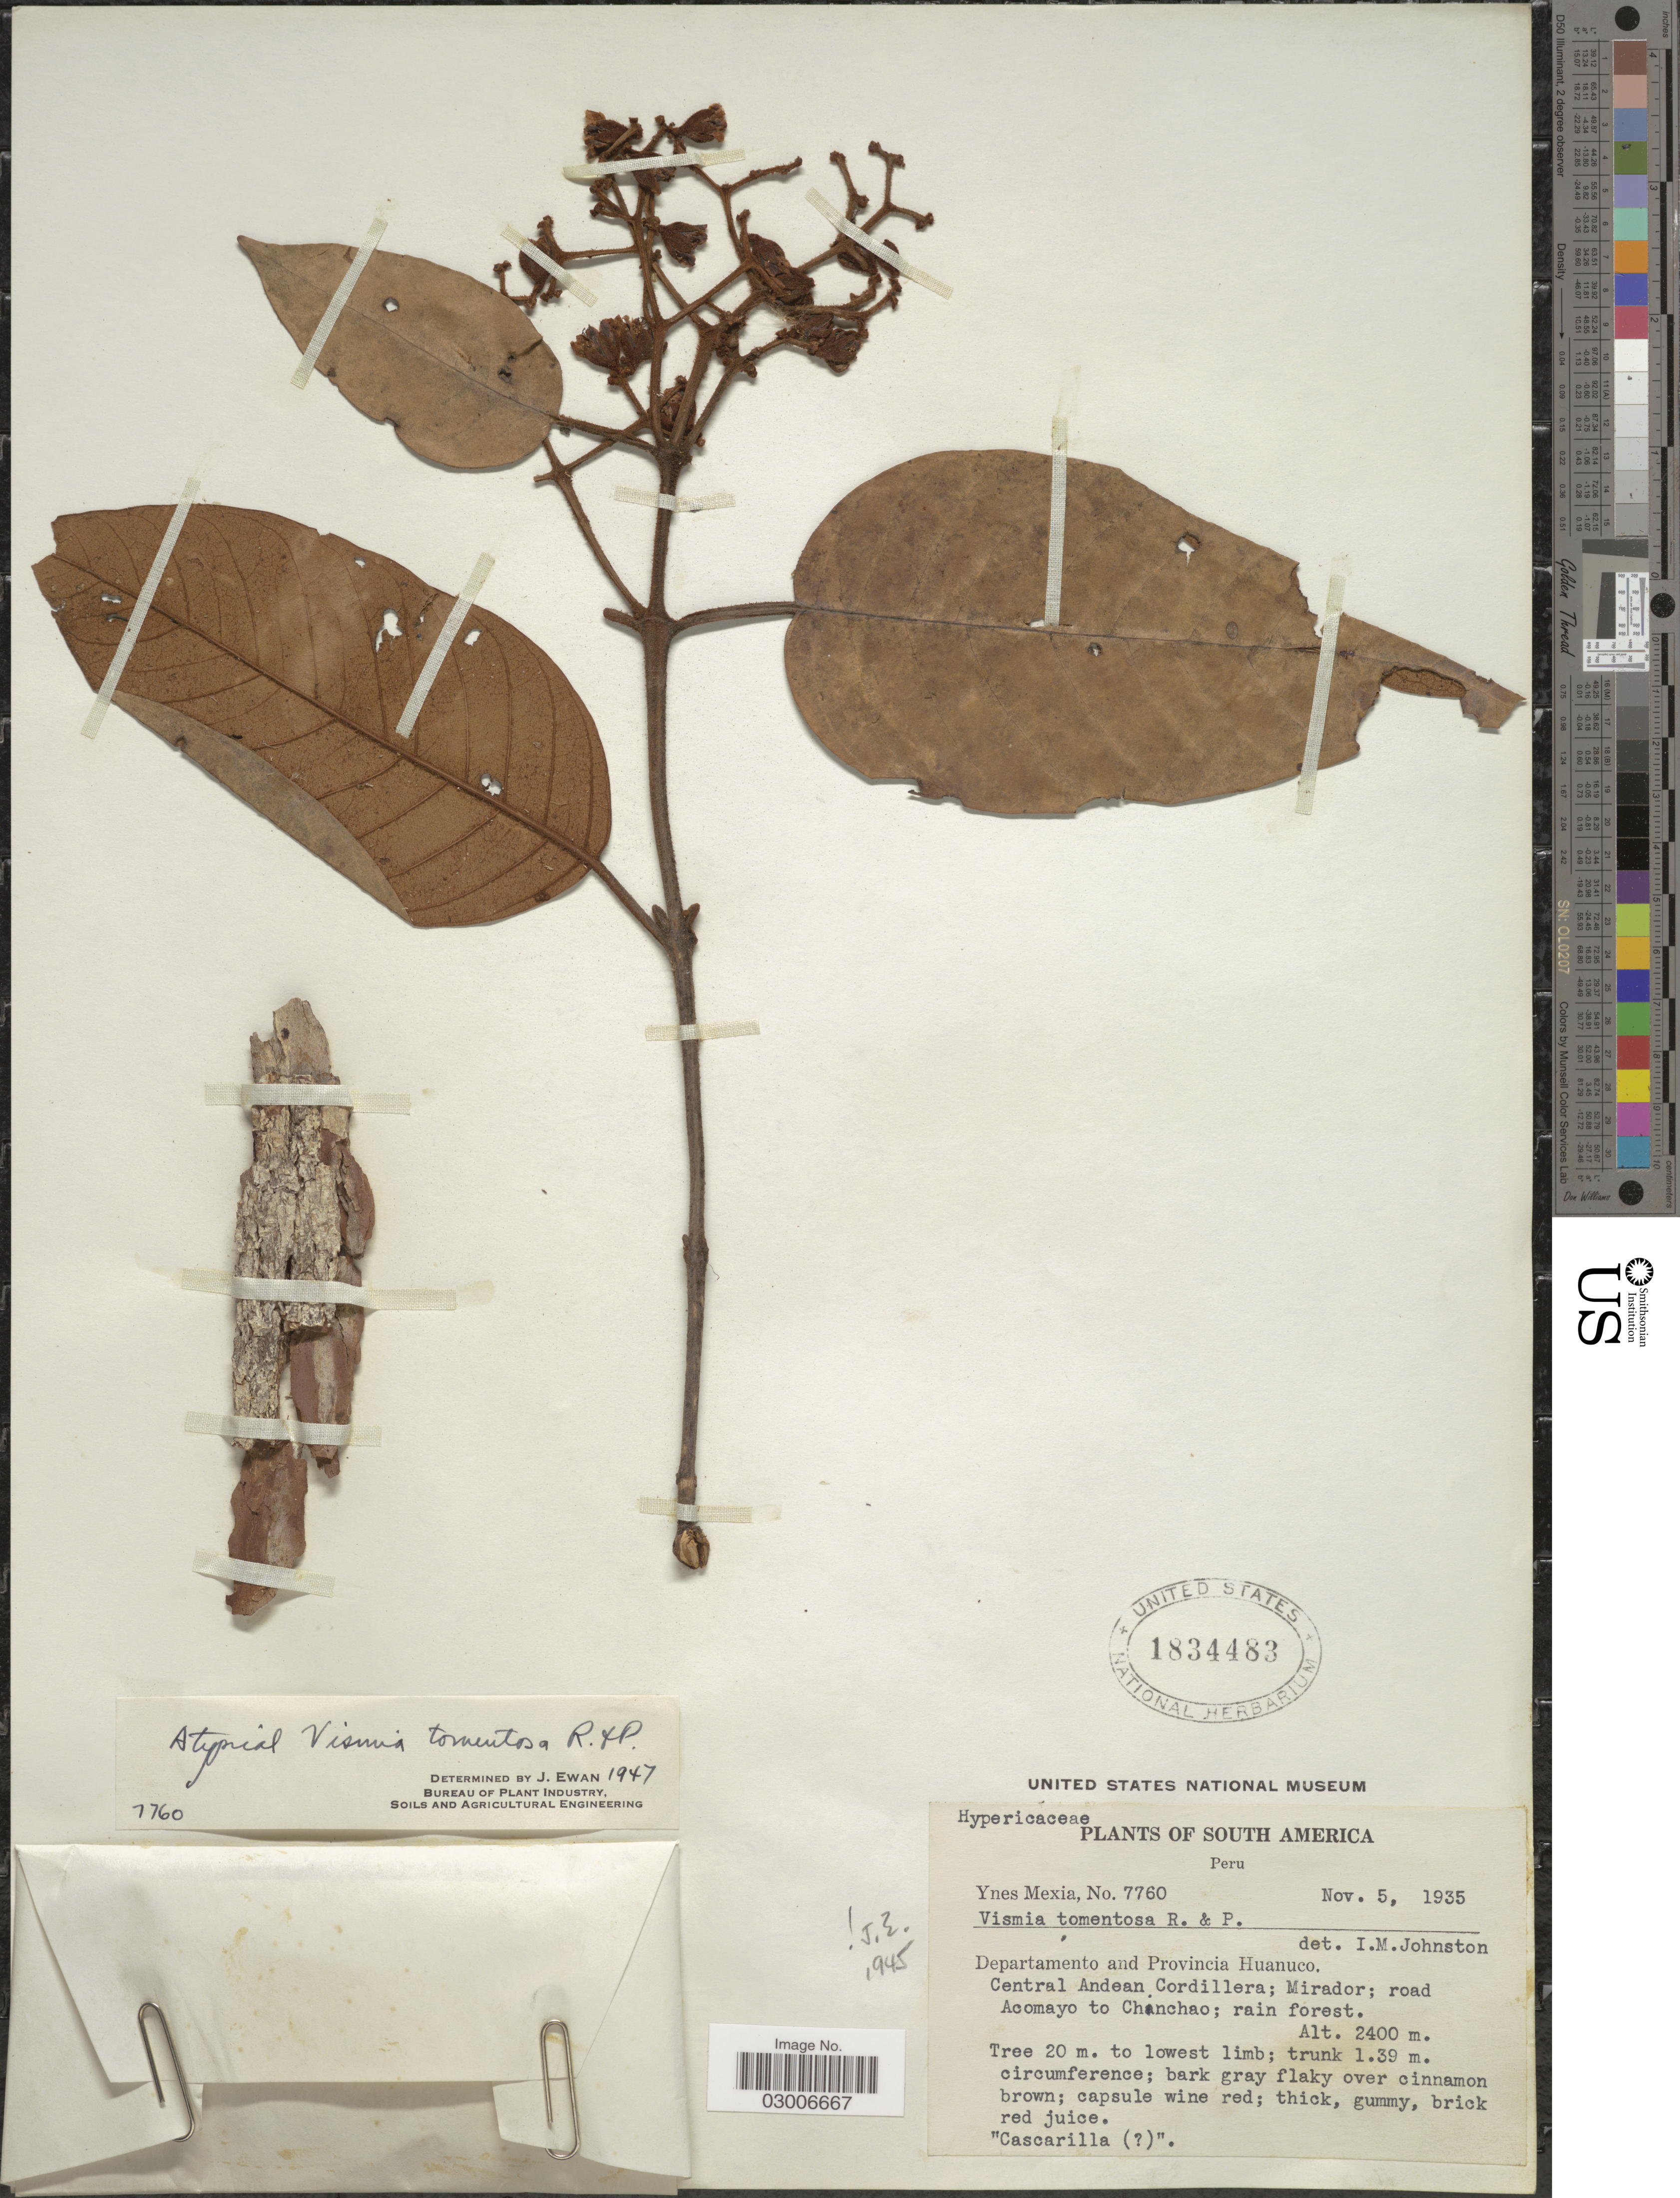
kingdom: Plantae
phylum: Tracheophyta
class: Magnoliopsida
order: Malpighiales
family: Hypericaceae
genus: Vismia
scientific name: Vismia crassa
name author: (Rusby) S.F. Blake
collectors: Y. Mexia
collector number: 7760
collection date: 1935-11-05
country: Peru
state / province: Huánuco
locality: Departamento and Provincia Huanuco, Central Andean Cordillera: Mirador; road Acomayo to Chinchao; rain forest.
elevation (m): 2400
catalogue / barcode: US 1834483